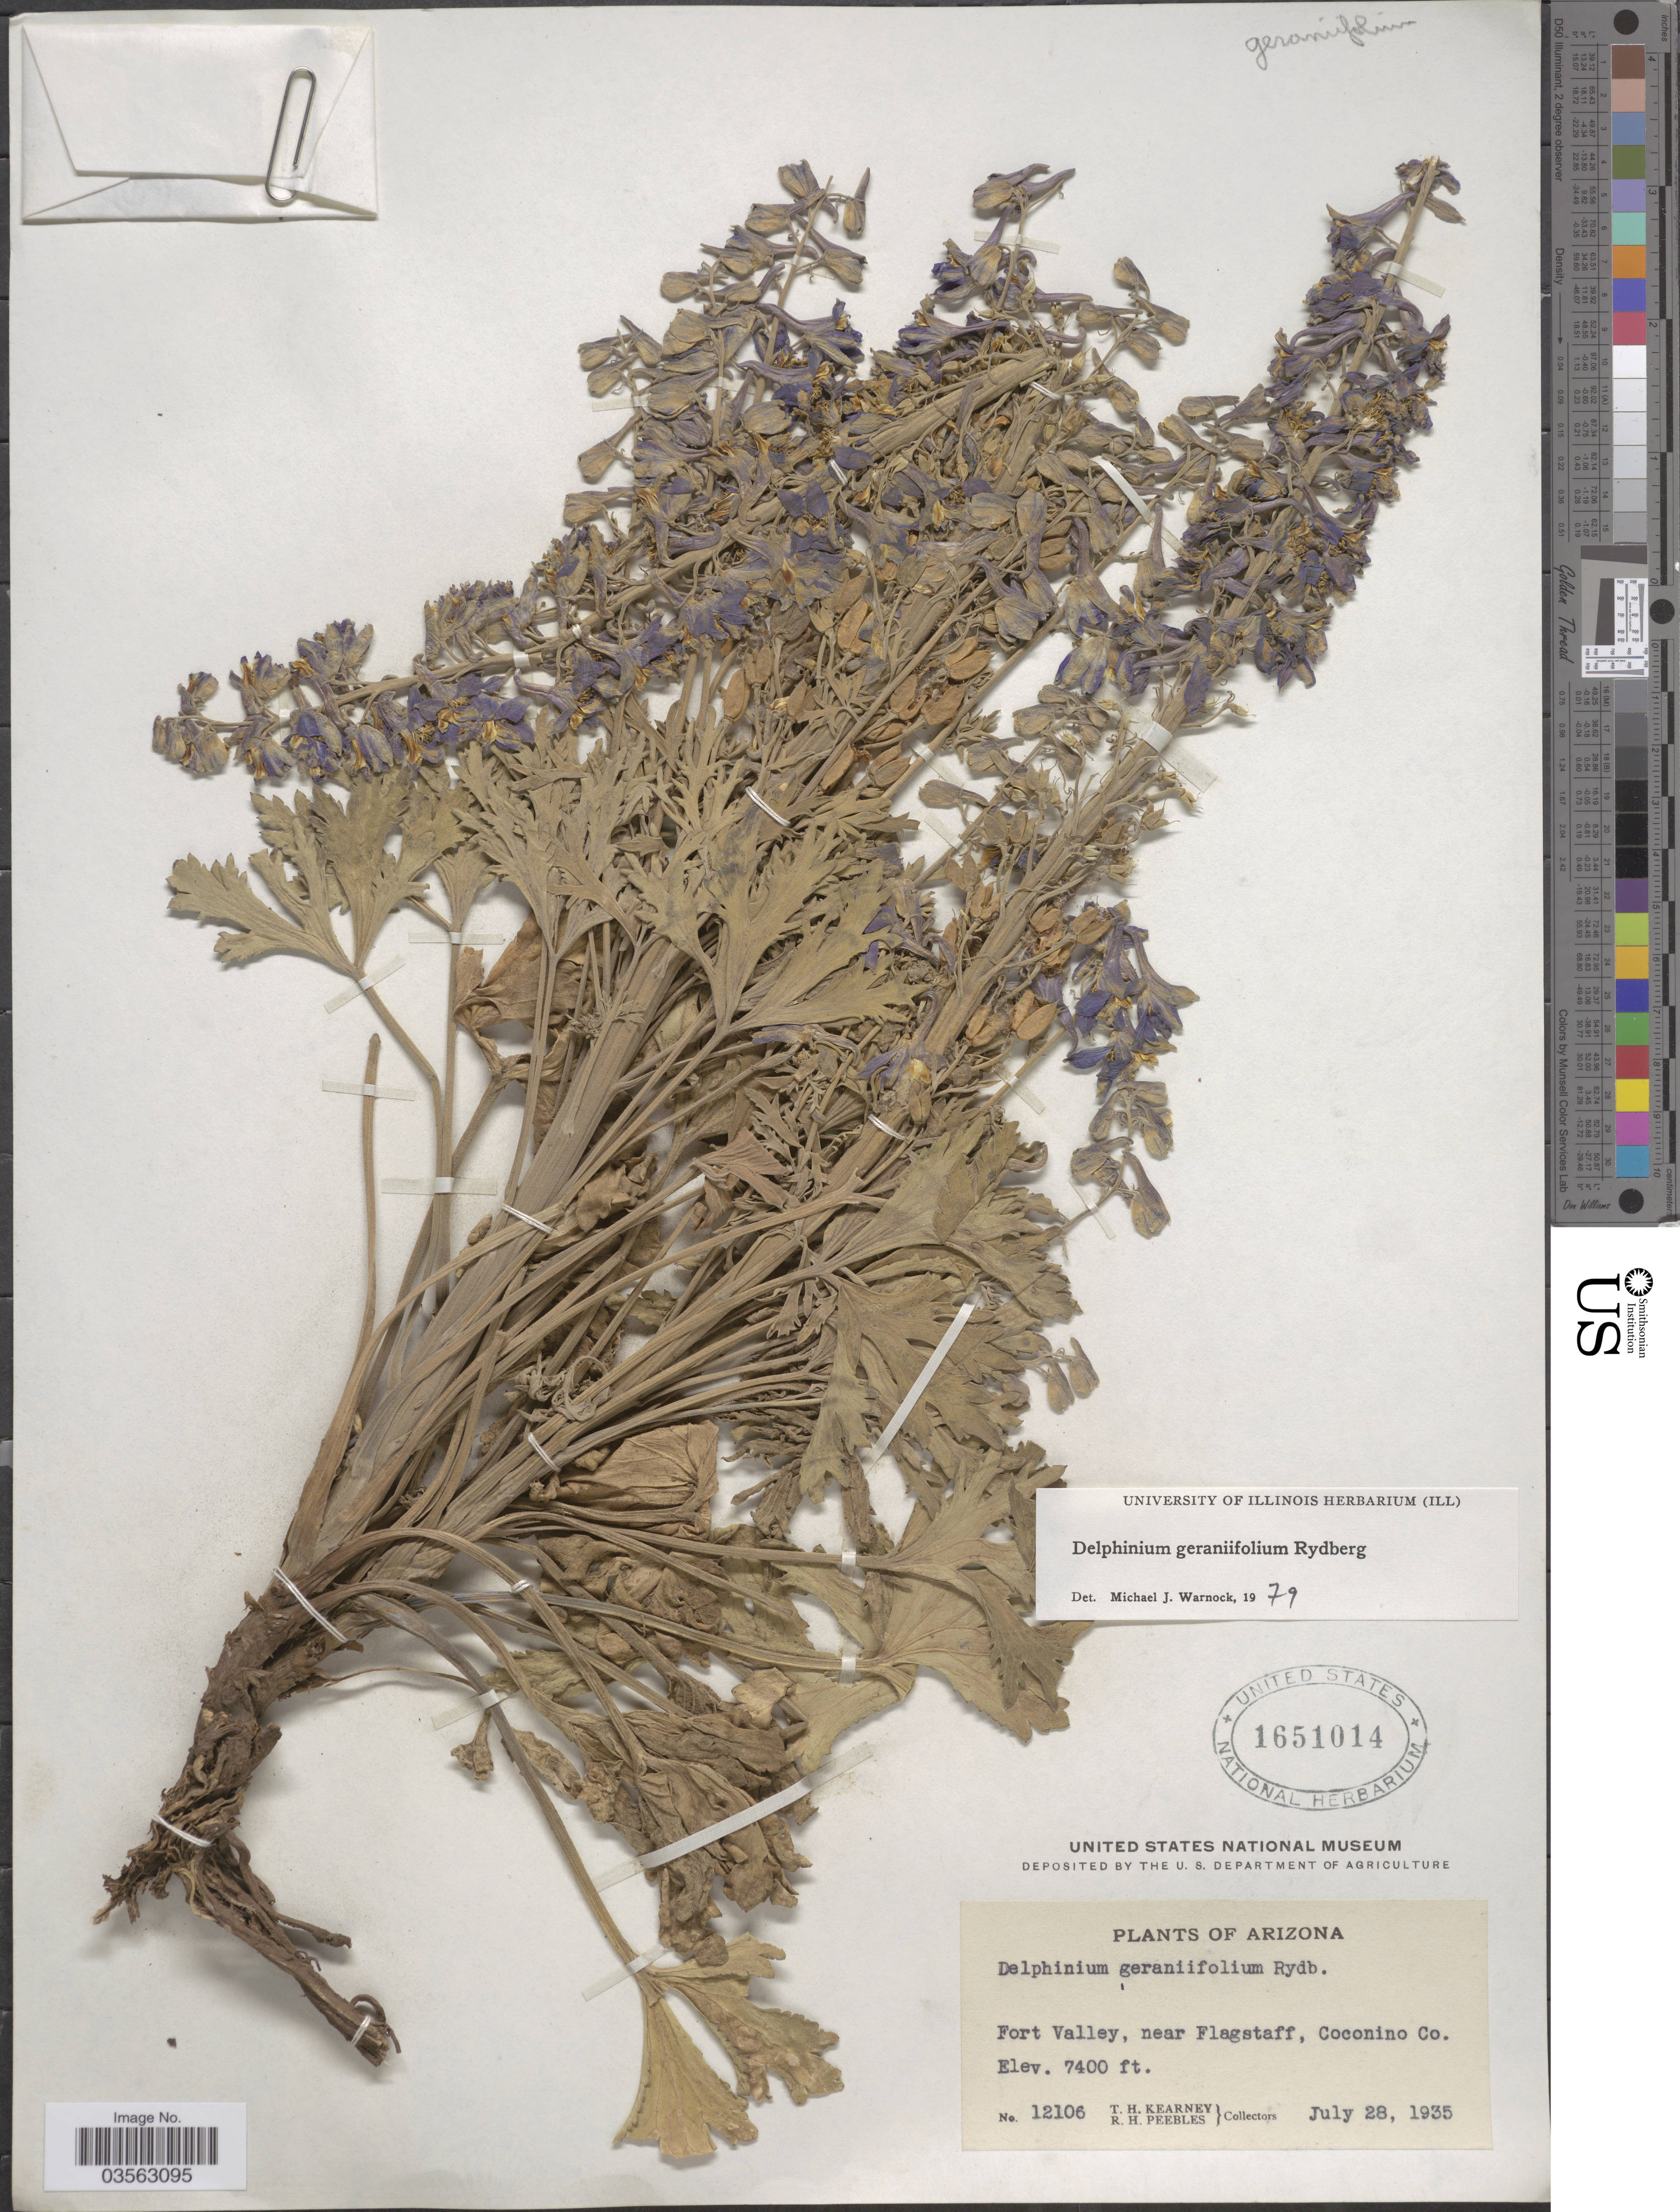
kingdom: Plantae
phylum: Tracheophyta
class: Magnoliopsida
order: Ranunculales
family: Ranunculaceae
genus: Delphinium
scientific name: Delphinium geraniifolium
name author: Rydb.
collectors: T. H. Kearney & R. H. Peebles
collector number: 12106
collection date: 1935-07-28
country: United States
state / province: Arizona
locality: Fort Valley, near Flagstaff, Coconino Co.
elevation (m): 2256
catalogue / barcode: US 1651014